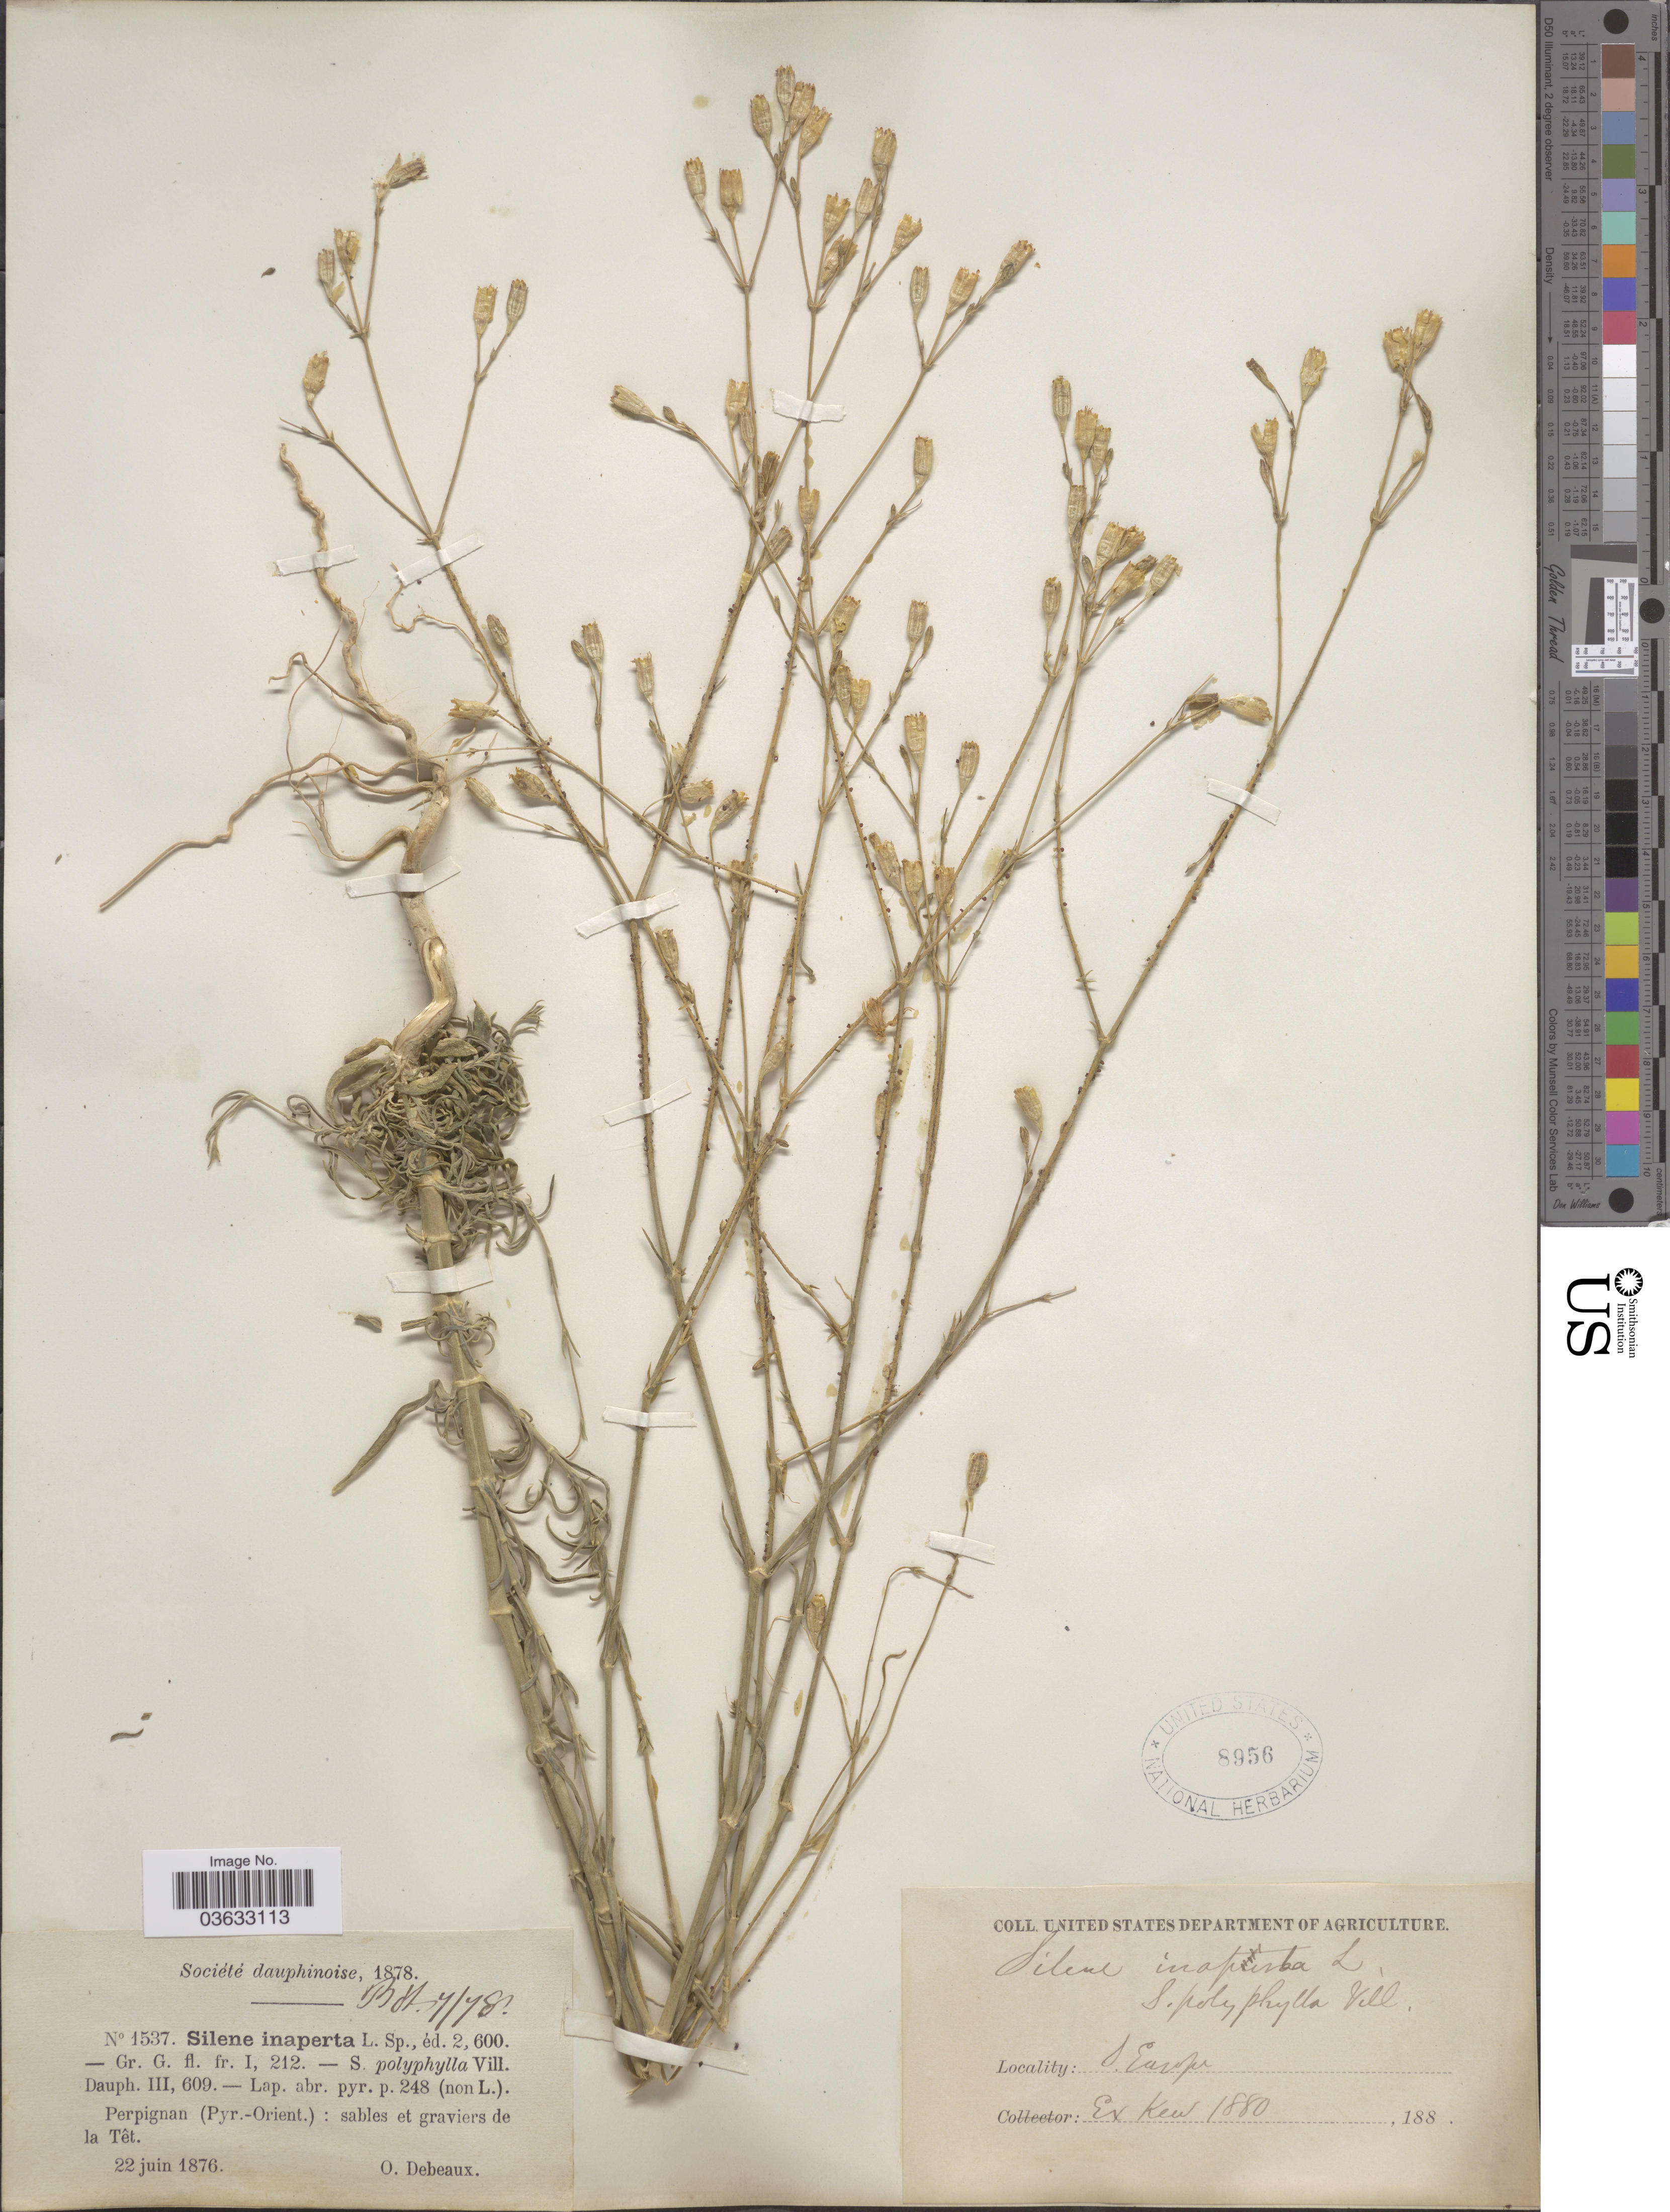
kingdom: Plantae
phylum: Tracheophyta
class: Magnoliopsida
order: Caryophyllales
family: Caryophyllaceae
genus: Silene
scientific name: Silene inaperta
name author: L.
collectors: O. Debeaux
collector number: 1537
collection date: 1876-06-22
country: France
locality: Perpignan (Pyr.-Orient.): sables et graviers de la Têt. S. Europe.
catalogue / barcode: US 8956